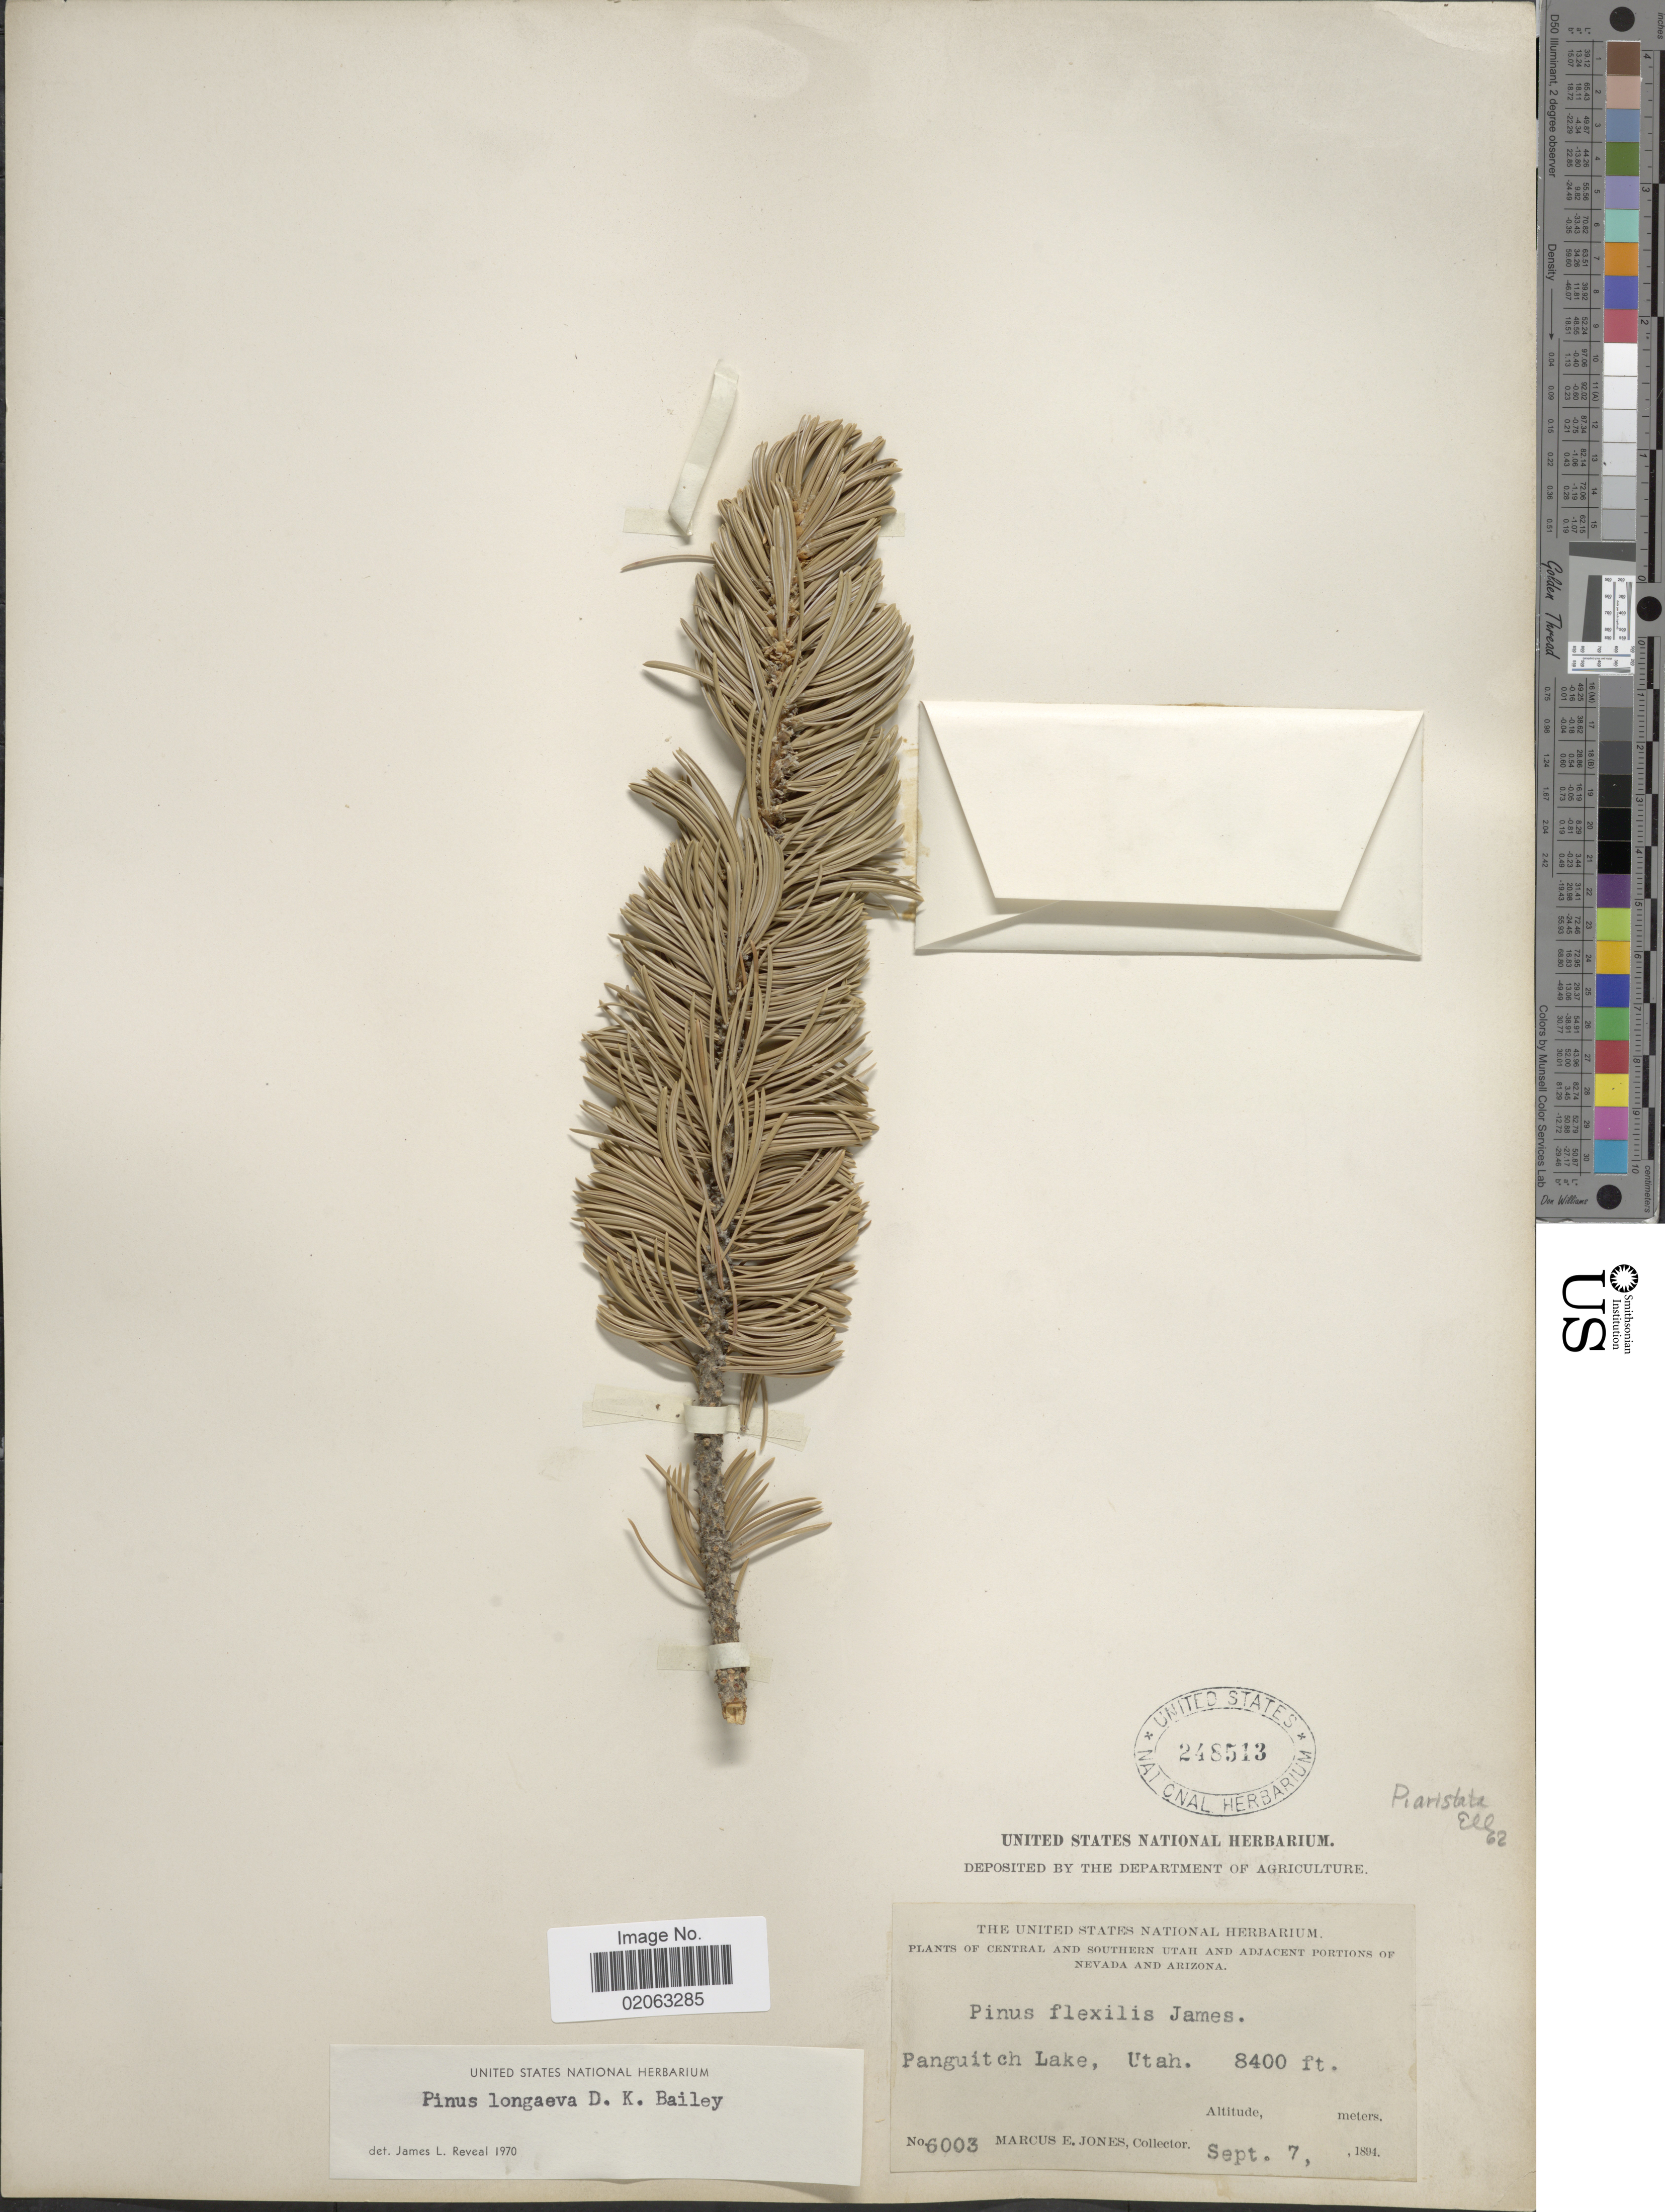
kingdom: Plantae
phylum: Tracheophyta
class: Pinopsida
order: Pinales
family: Pinaceae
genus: Pinus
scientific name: Pinus aristata var. longaeva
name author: (D.K. Bailey) Little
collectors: M. E. Jones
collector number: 6003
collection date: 1894-09-07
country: United States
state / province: Utah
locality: Central and Southern Utah and Adjacent Portions of Nevada and Arizona, Panguitch Lake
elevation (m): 2560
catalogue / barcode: US 248513